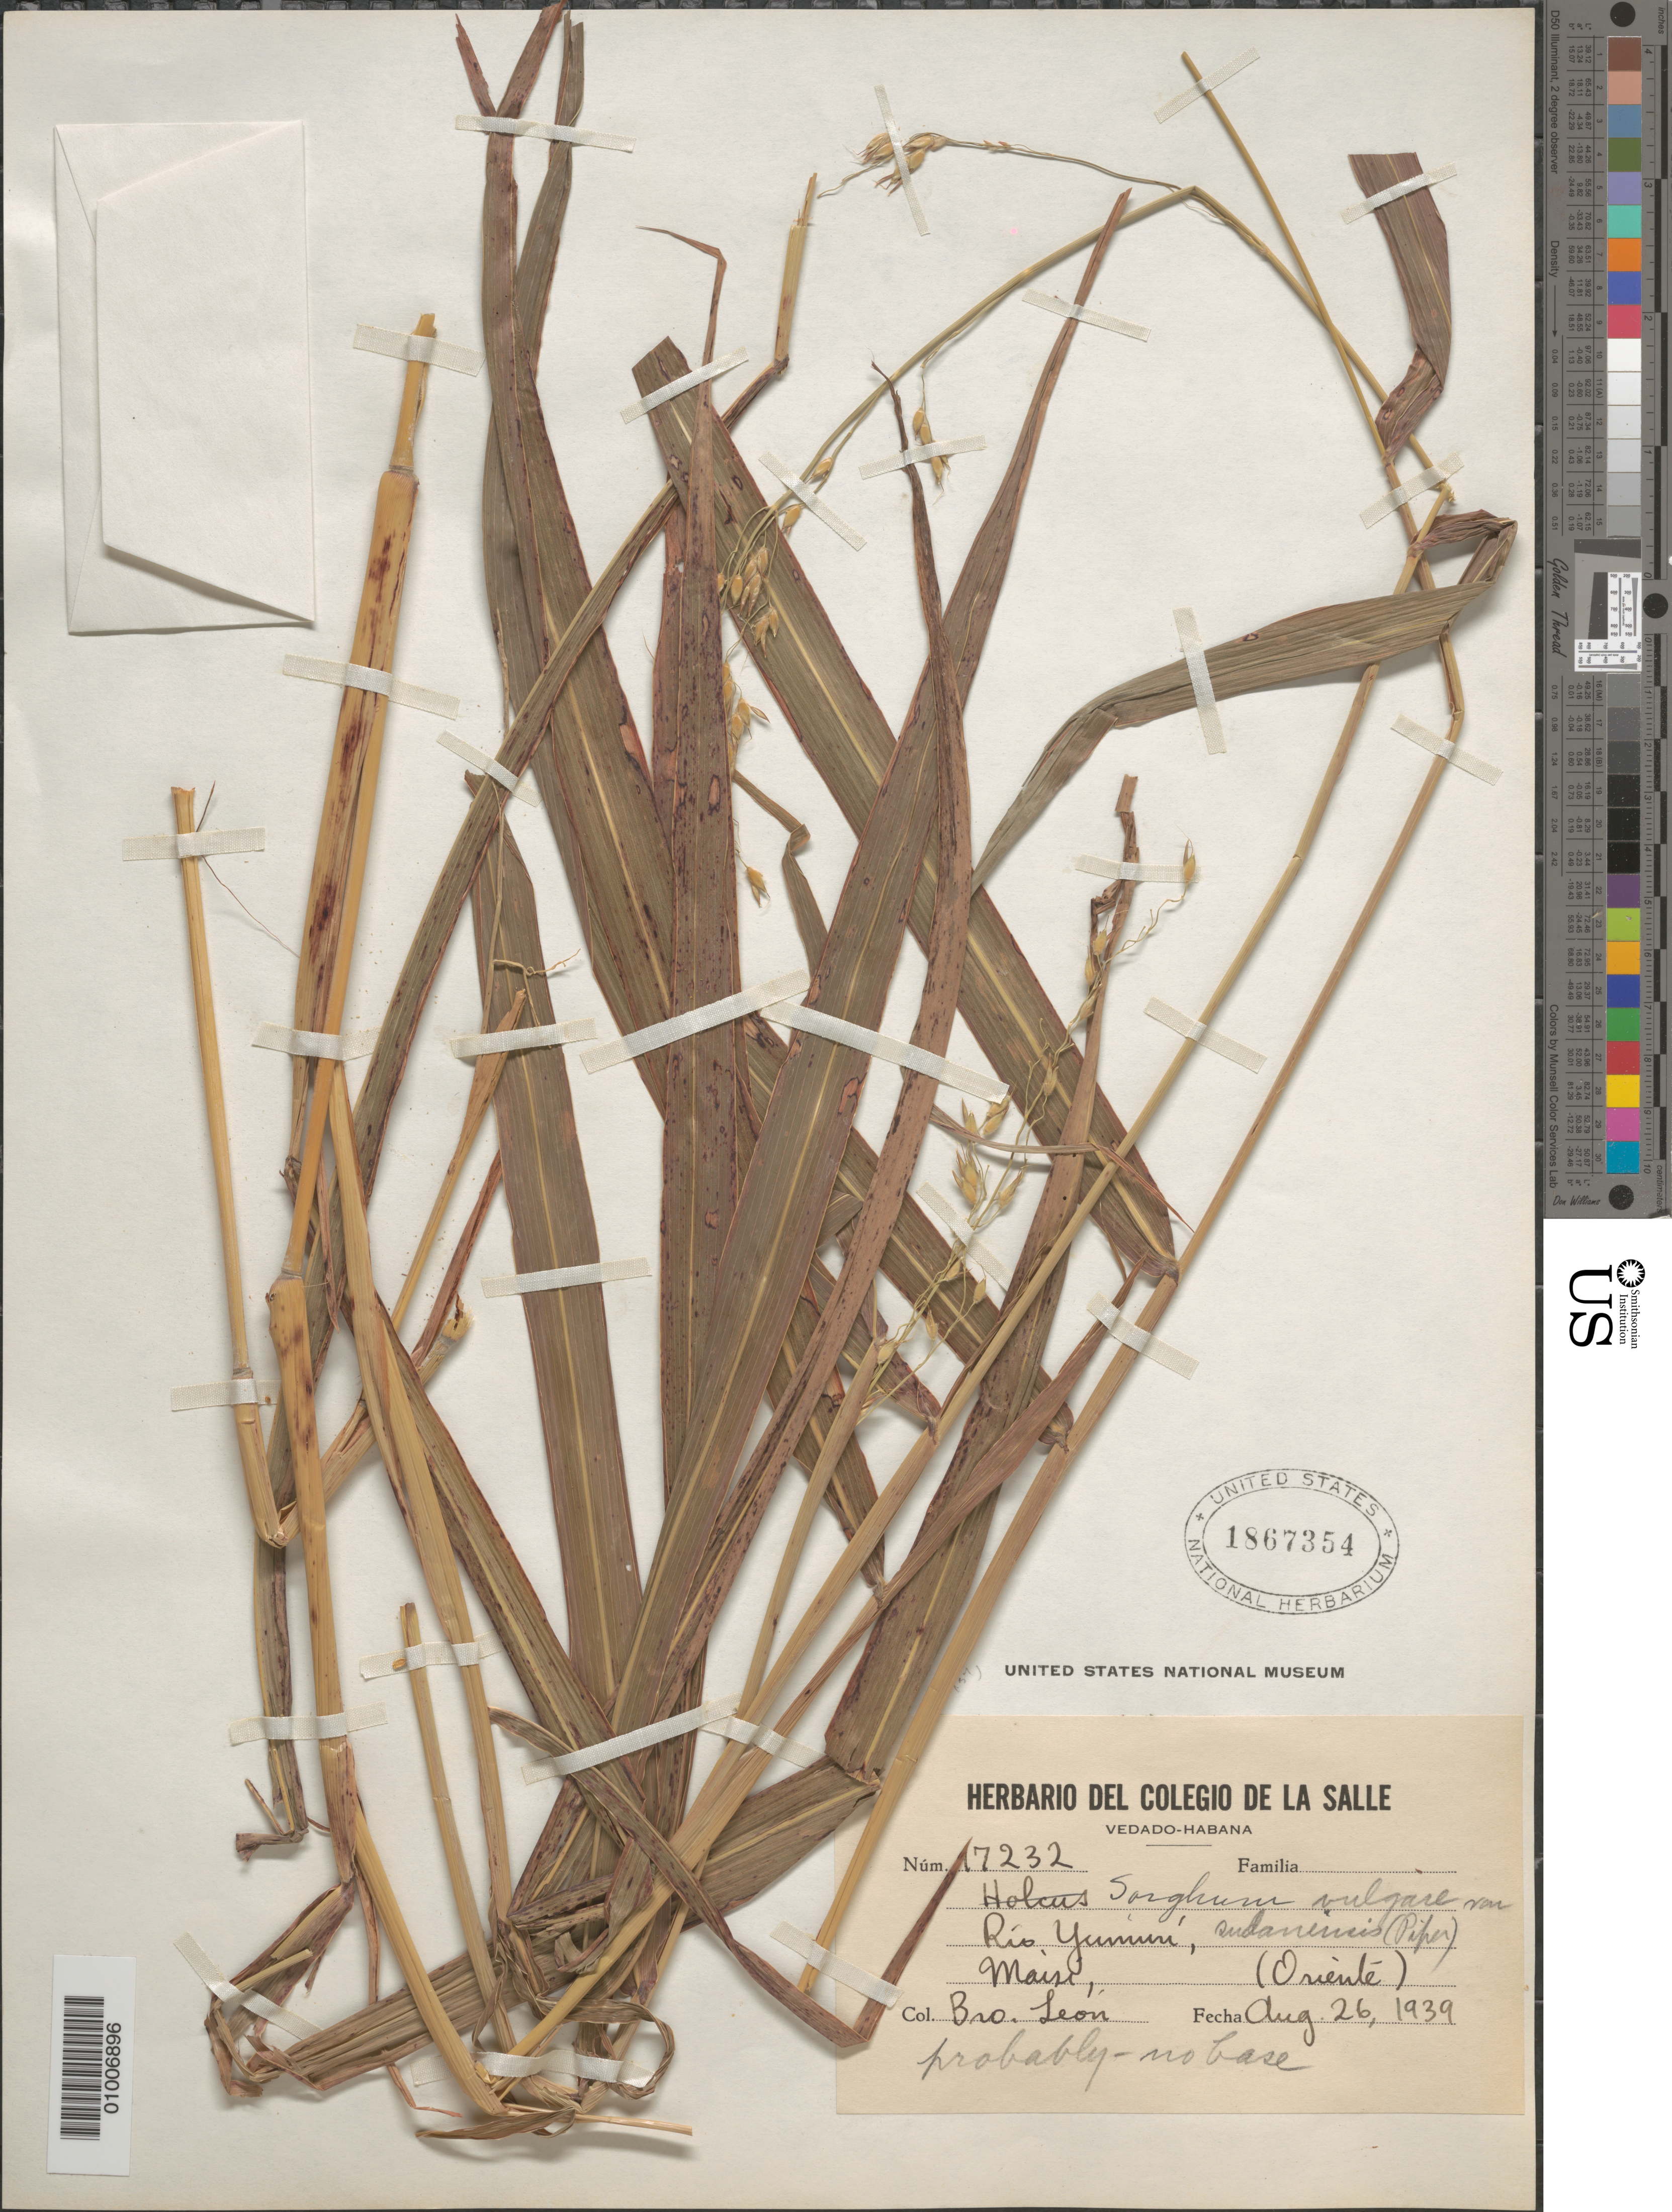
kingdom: Plantae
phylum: Tracheophyta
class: Liliopsida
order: Poales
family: Poaceae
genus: Sorghum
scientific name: Sorghum vulgare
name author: (L.) Pers.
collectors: Bro. León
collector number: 17232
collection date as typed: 26 Aug 1939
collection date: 1939-08-26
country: Cuba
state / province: La Habana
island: Cuba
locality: La Habana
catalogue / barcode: US 1867354